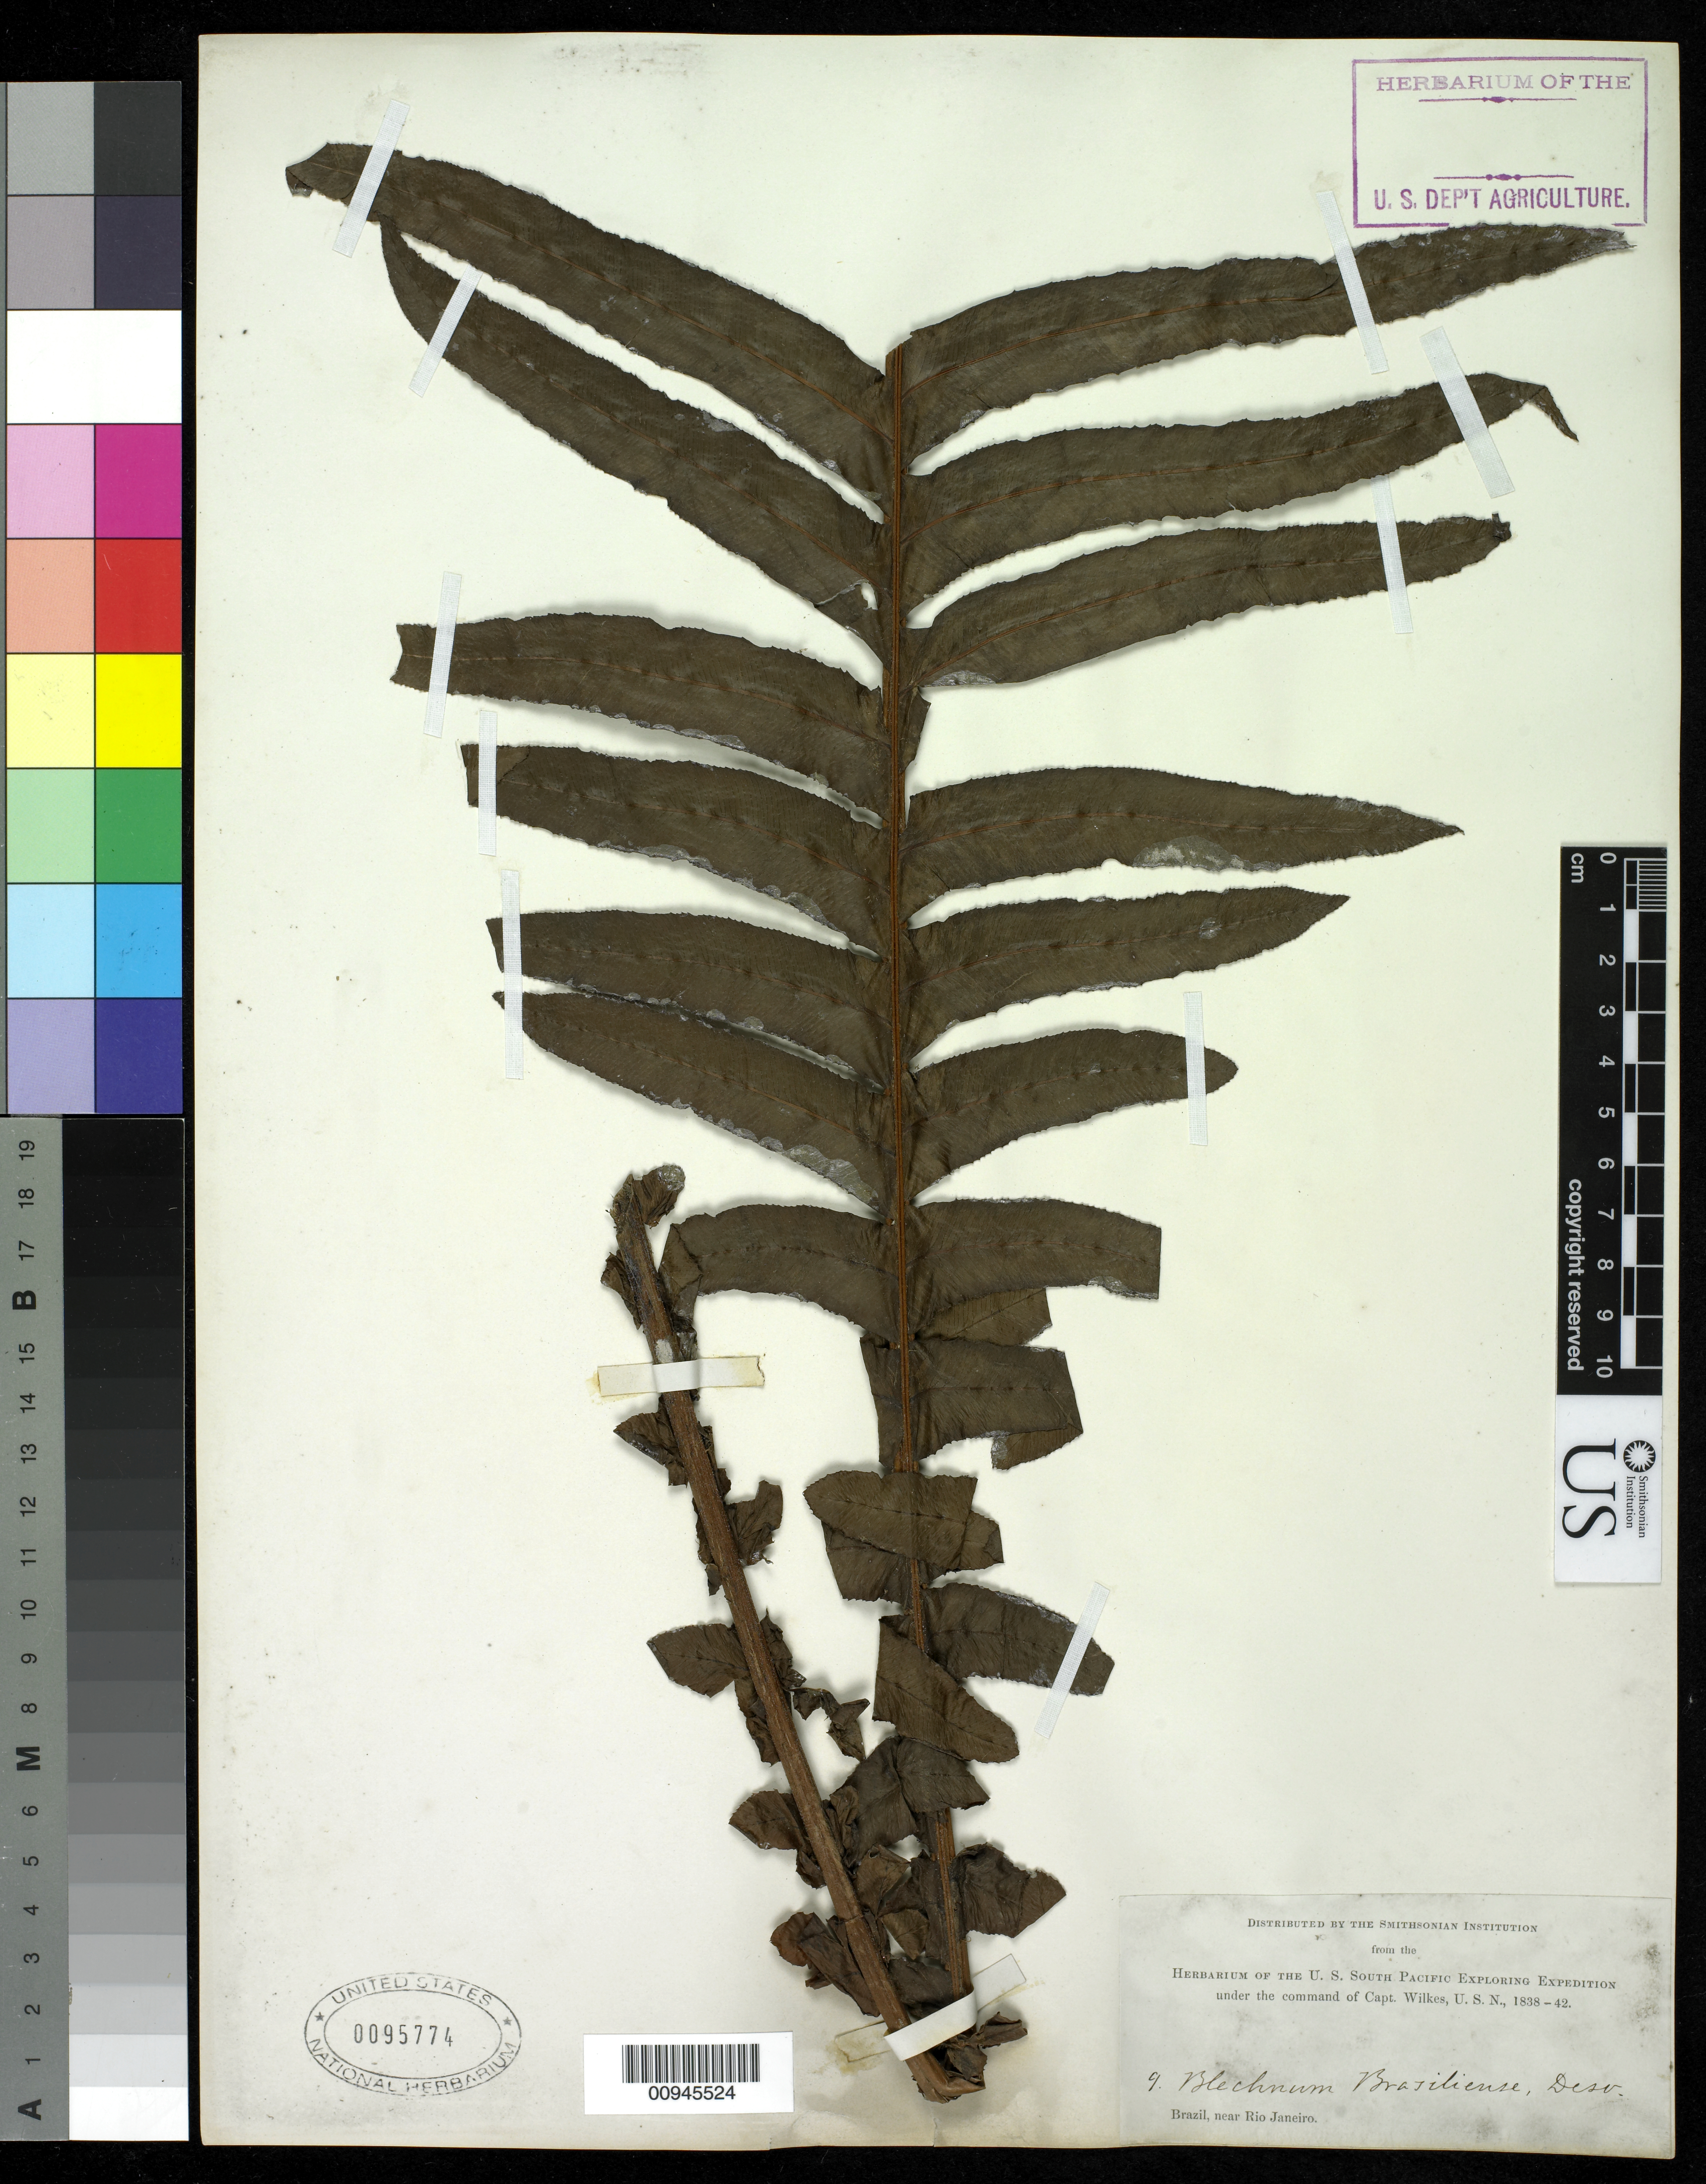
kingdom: Plantae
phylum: Tracheophyta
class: Polypodiopsida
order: Polypodiales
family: Blechnaceae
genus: Blechnum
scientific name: Blechnum brasiliense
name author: Desv.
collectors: Wilkes Explor. Exped.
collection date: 1838/1842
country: Brazil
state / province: Rio de Janeiro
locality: Brazil, near Rio Janeiro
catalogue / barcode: US 95774